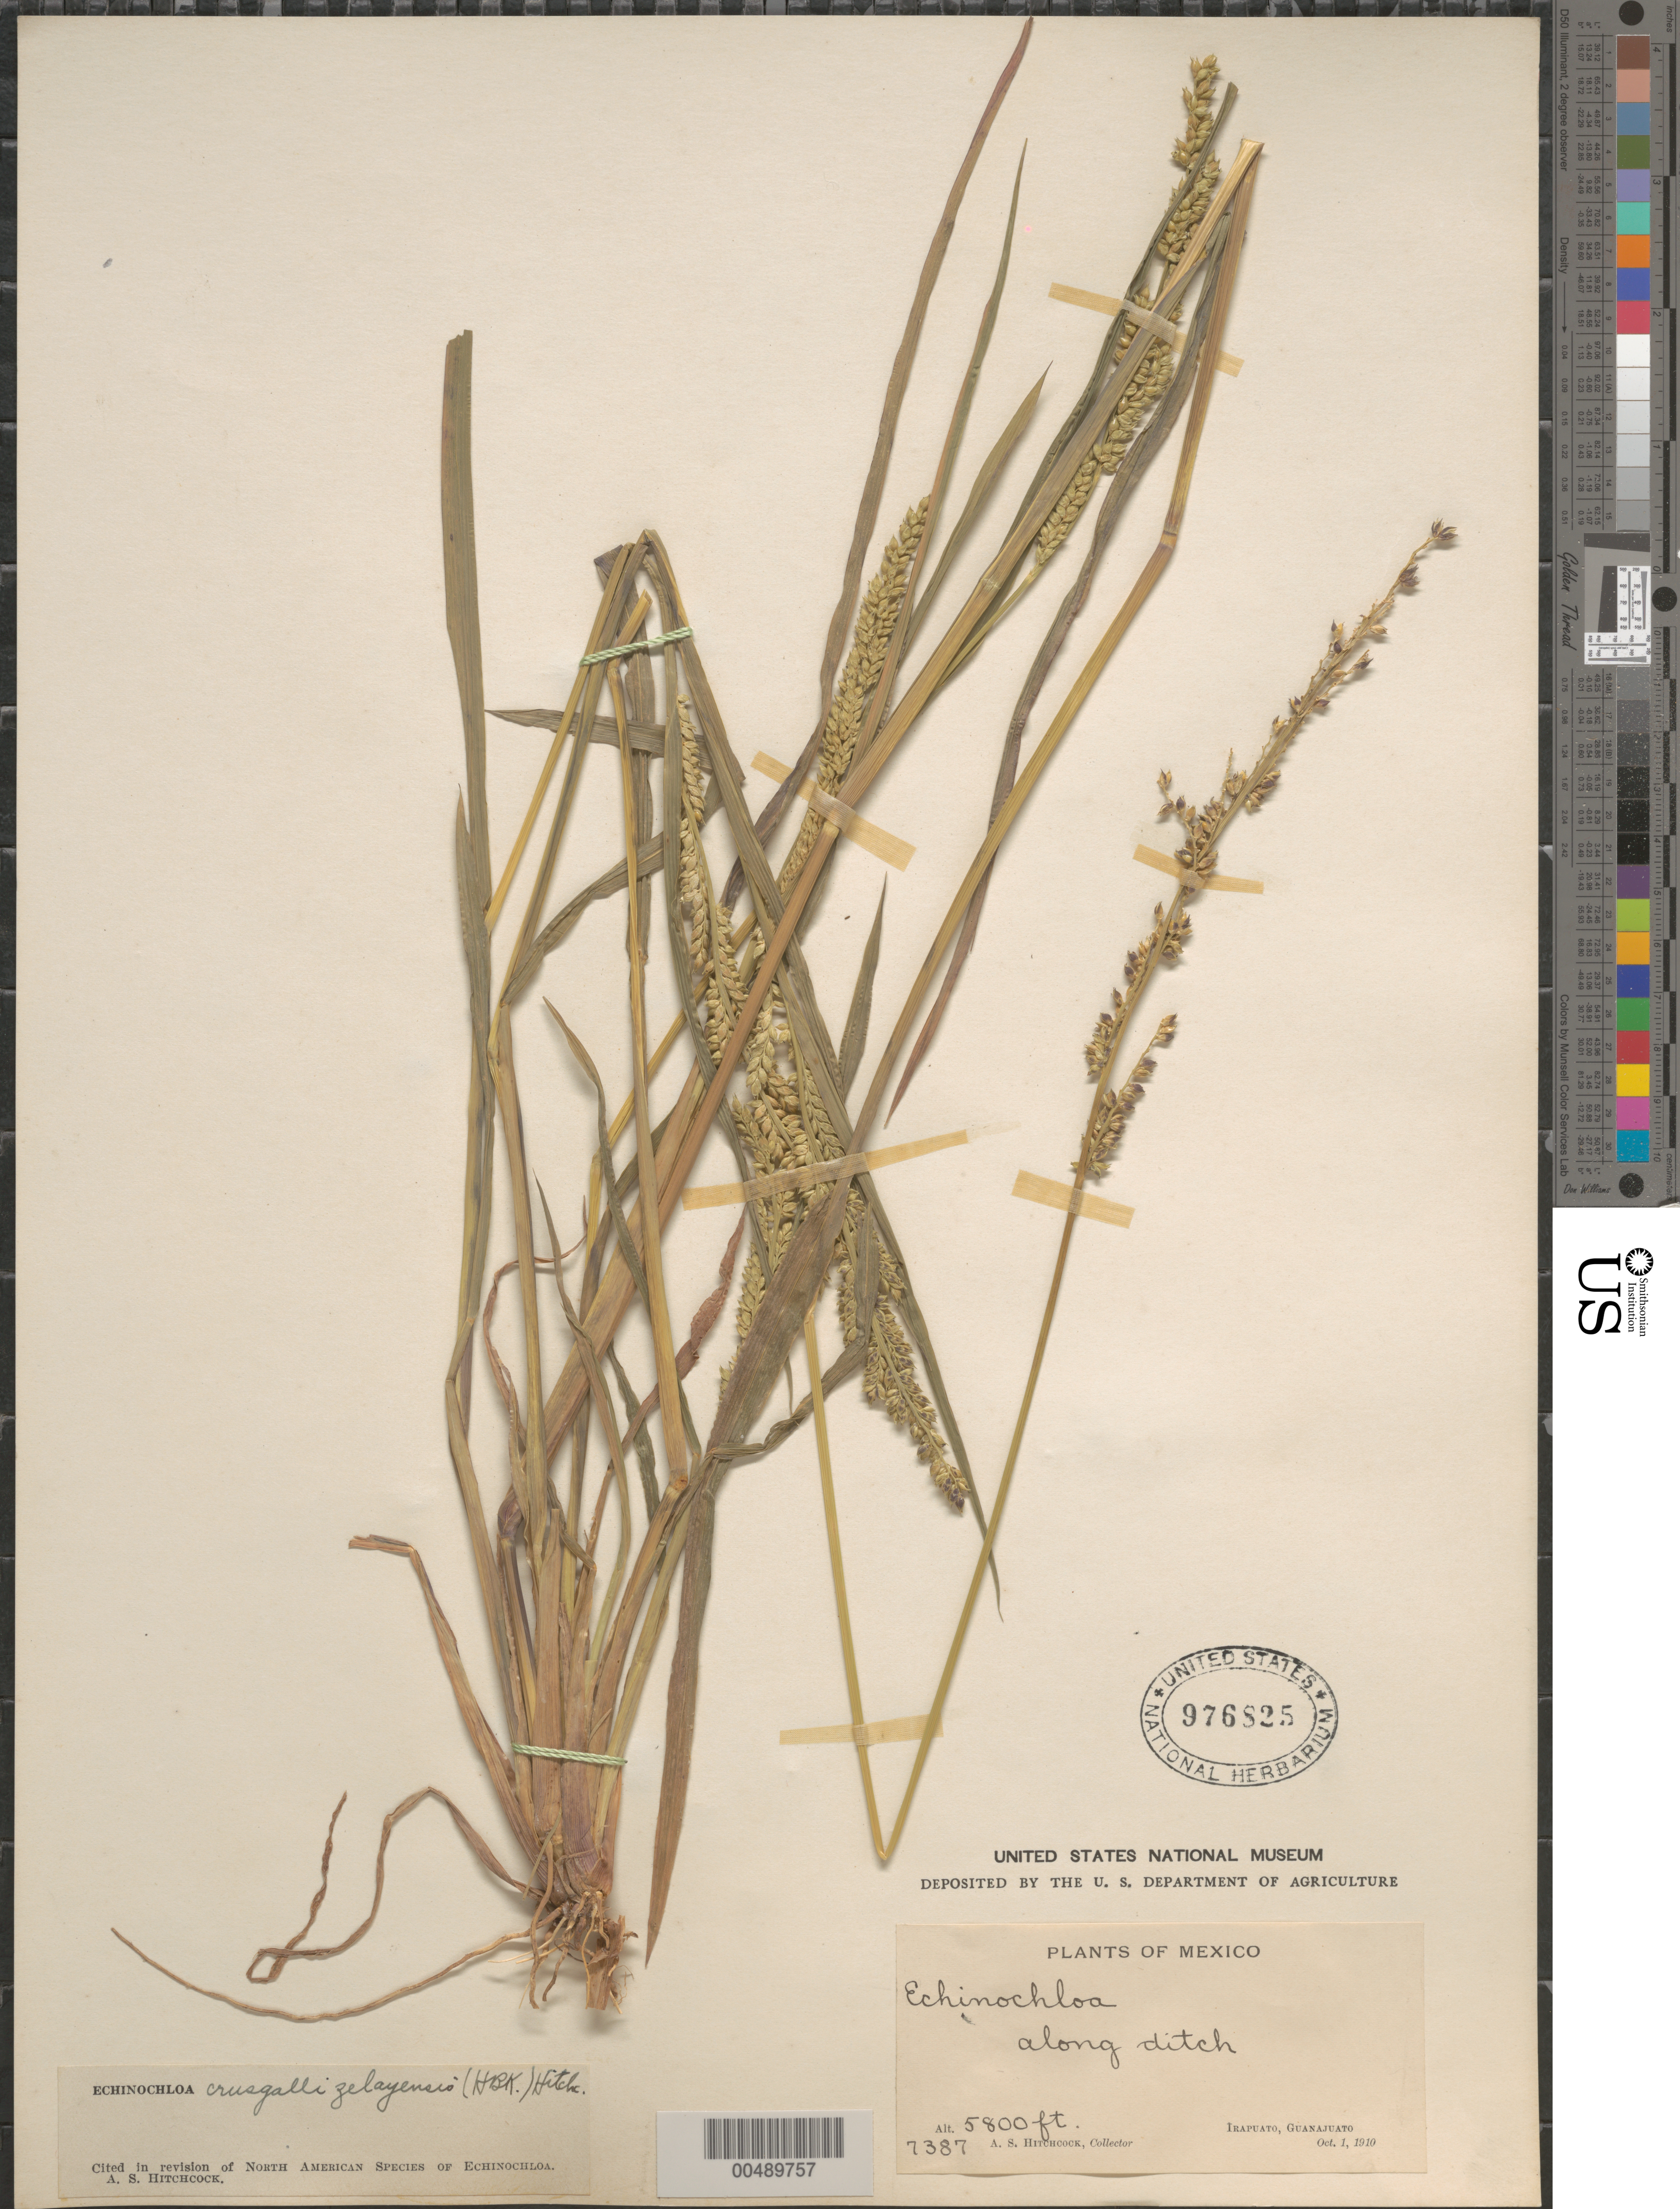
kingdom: Plantae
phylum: Tracheophyta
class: Liliopsida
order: Poales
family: Poaceae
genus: Echinochloa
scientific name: Echinochloa crus-galli var. zelayensis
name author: (Kunth) Hitchc.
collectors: A. S. Hitchcock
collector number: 7387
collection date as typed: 1 Oct 1910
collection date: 1910-10-01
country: Mexico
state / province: Guanajuato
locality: Irapuato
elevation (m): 1768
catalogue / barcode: US 976825